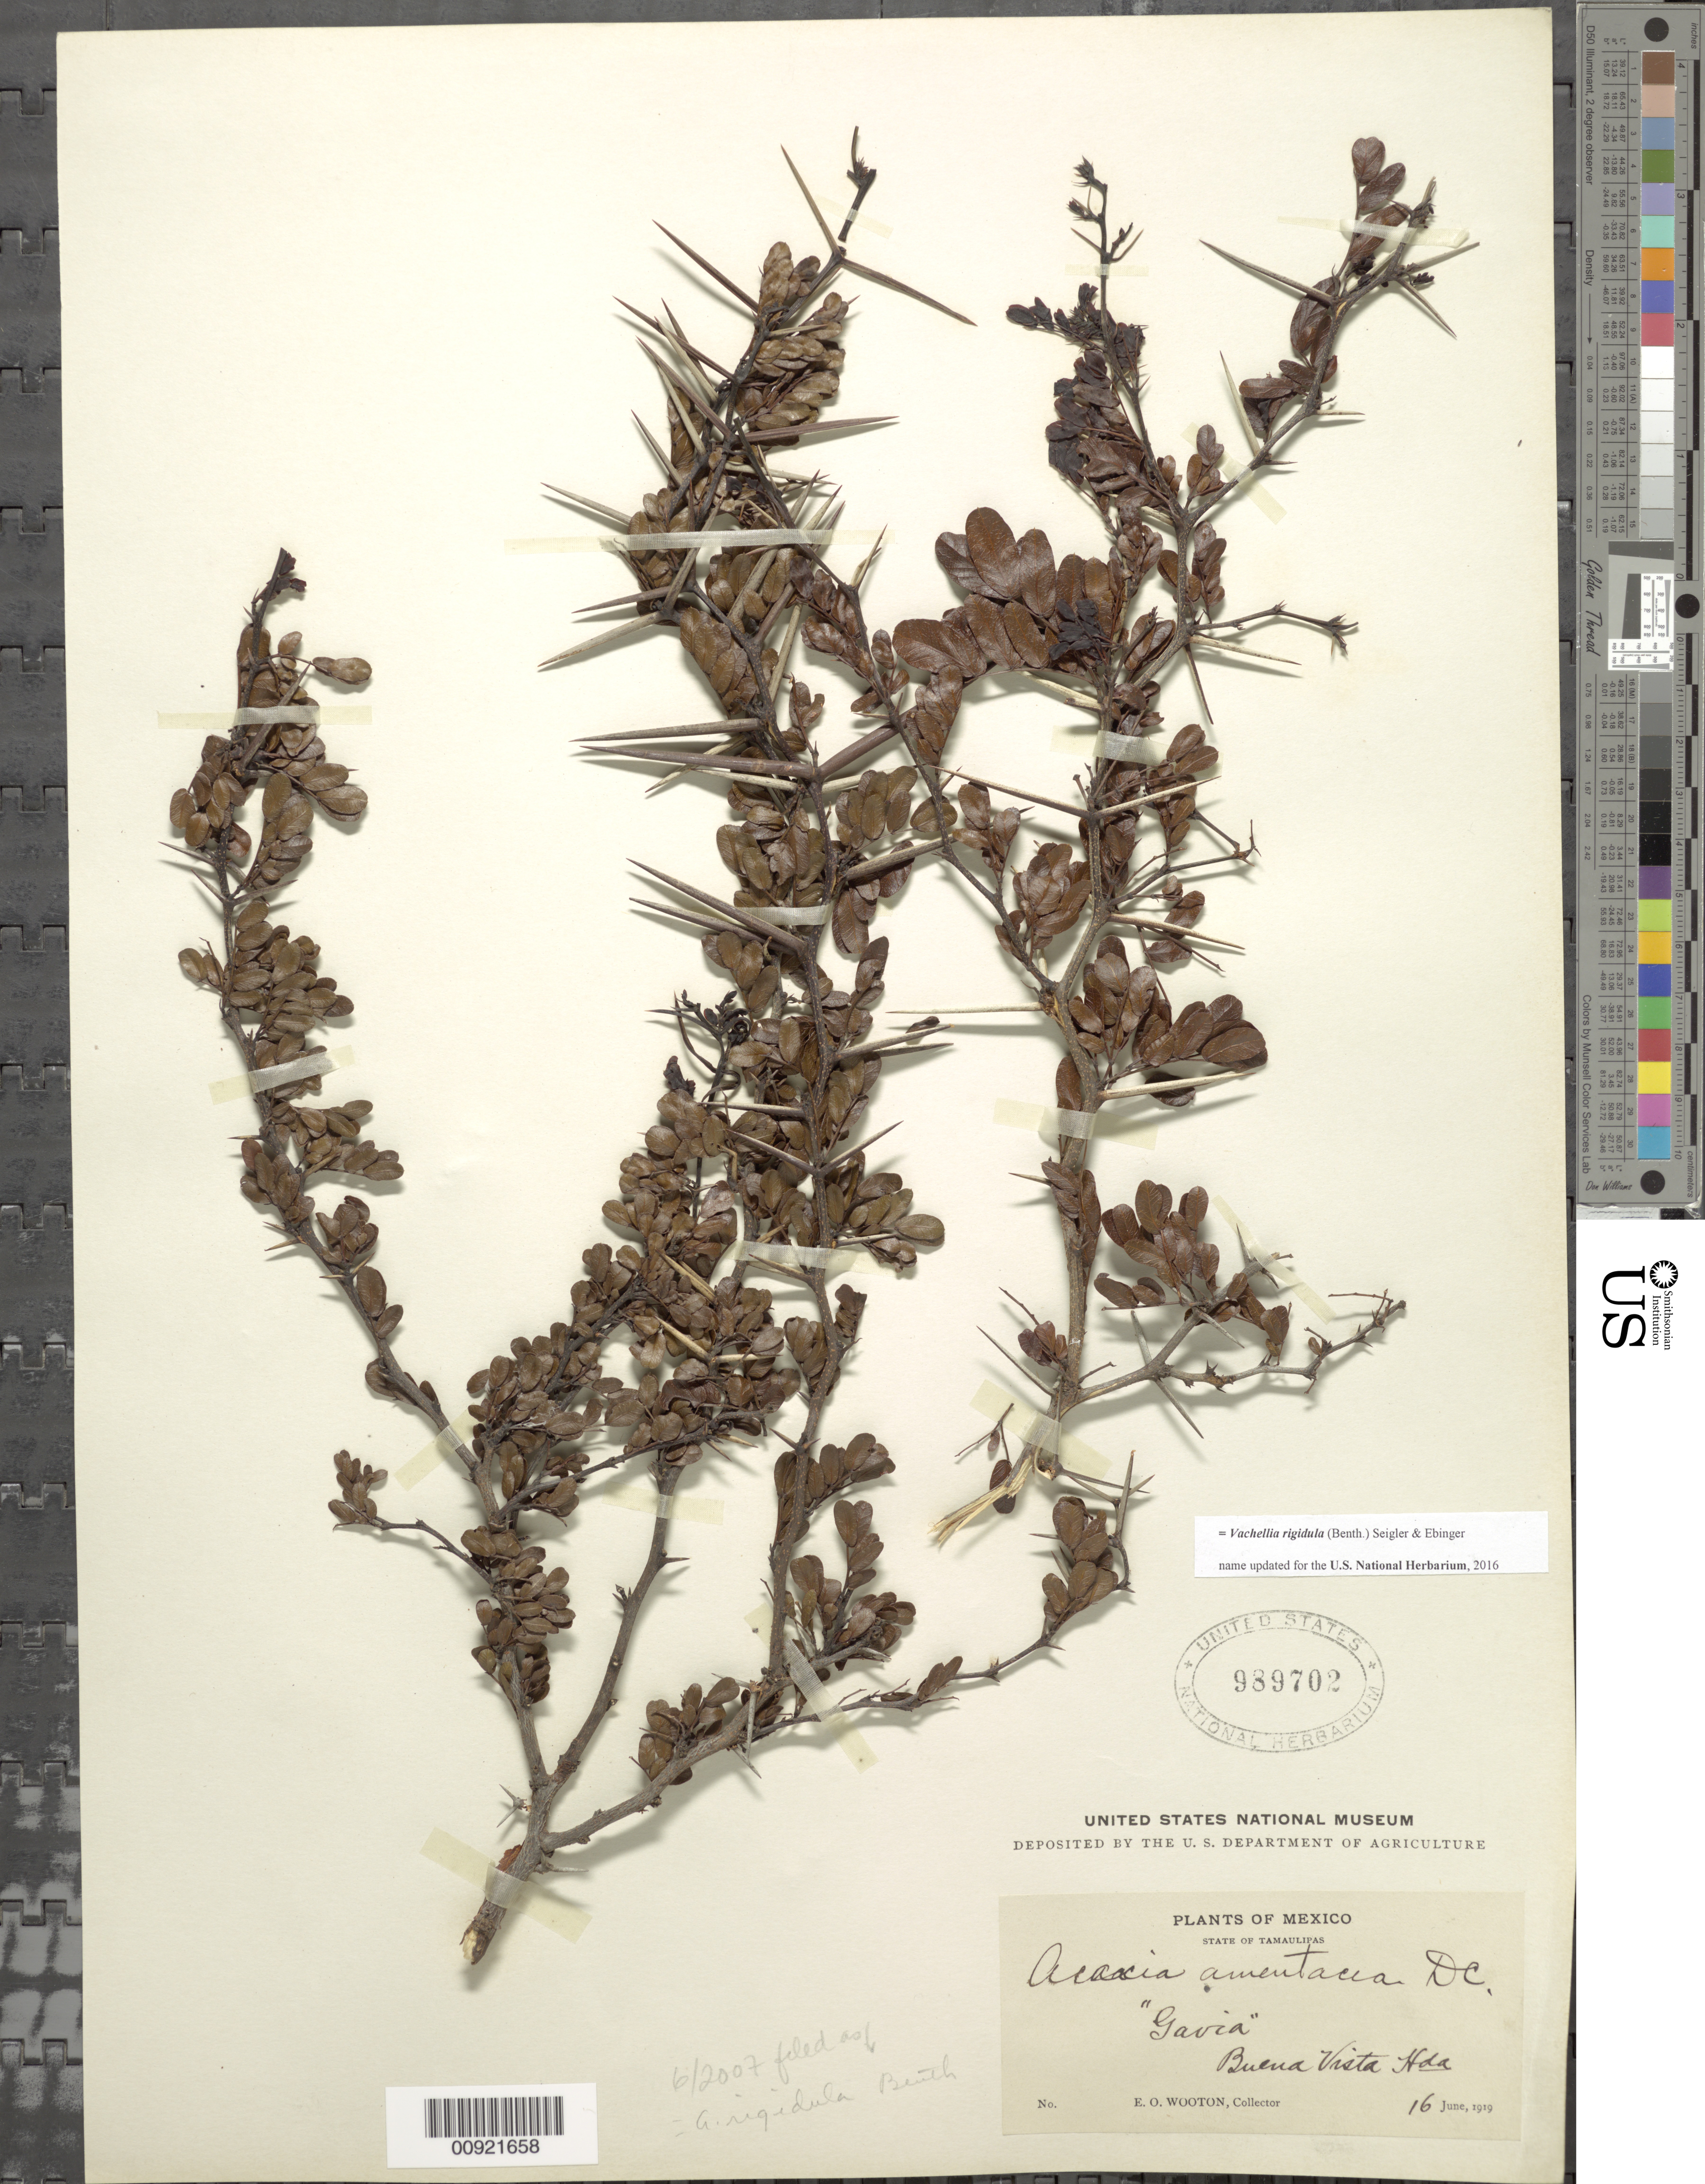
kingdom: Plantae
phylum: Tracheophyta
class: Magnoliopsida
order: Fabales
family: Fabaceae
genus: Vachellia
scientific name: Vachellia rigidula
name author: (Benth.) Seigler & Ebinger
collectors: E. O. Wooton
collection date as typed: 16 Jun 1919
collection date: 1919-06-16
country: Mexico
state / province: Tamaulipas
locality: Buena Vista Hacienda.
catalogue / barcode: US 989702